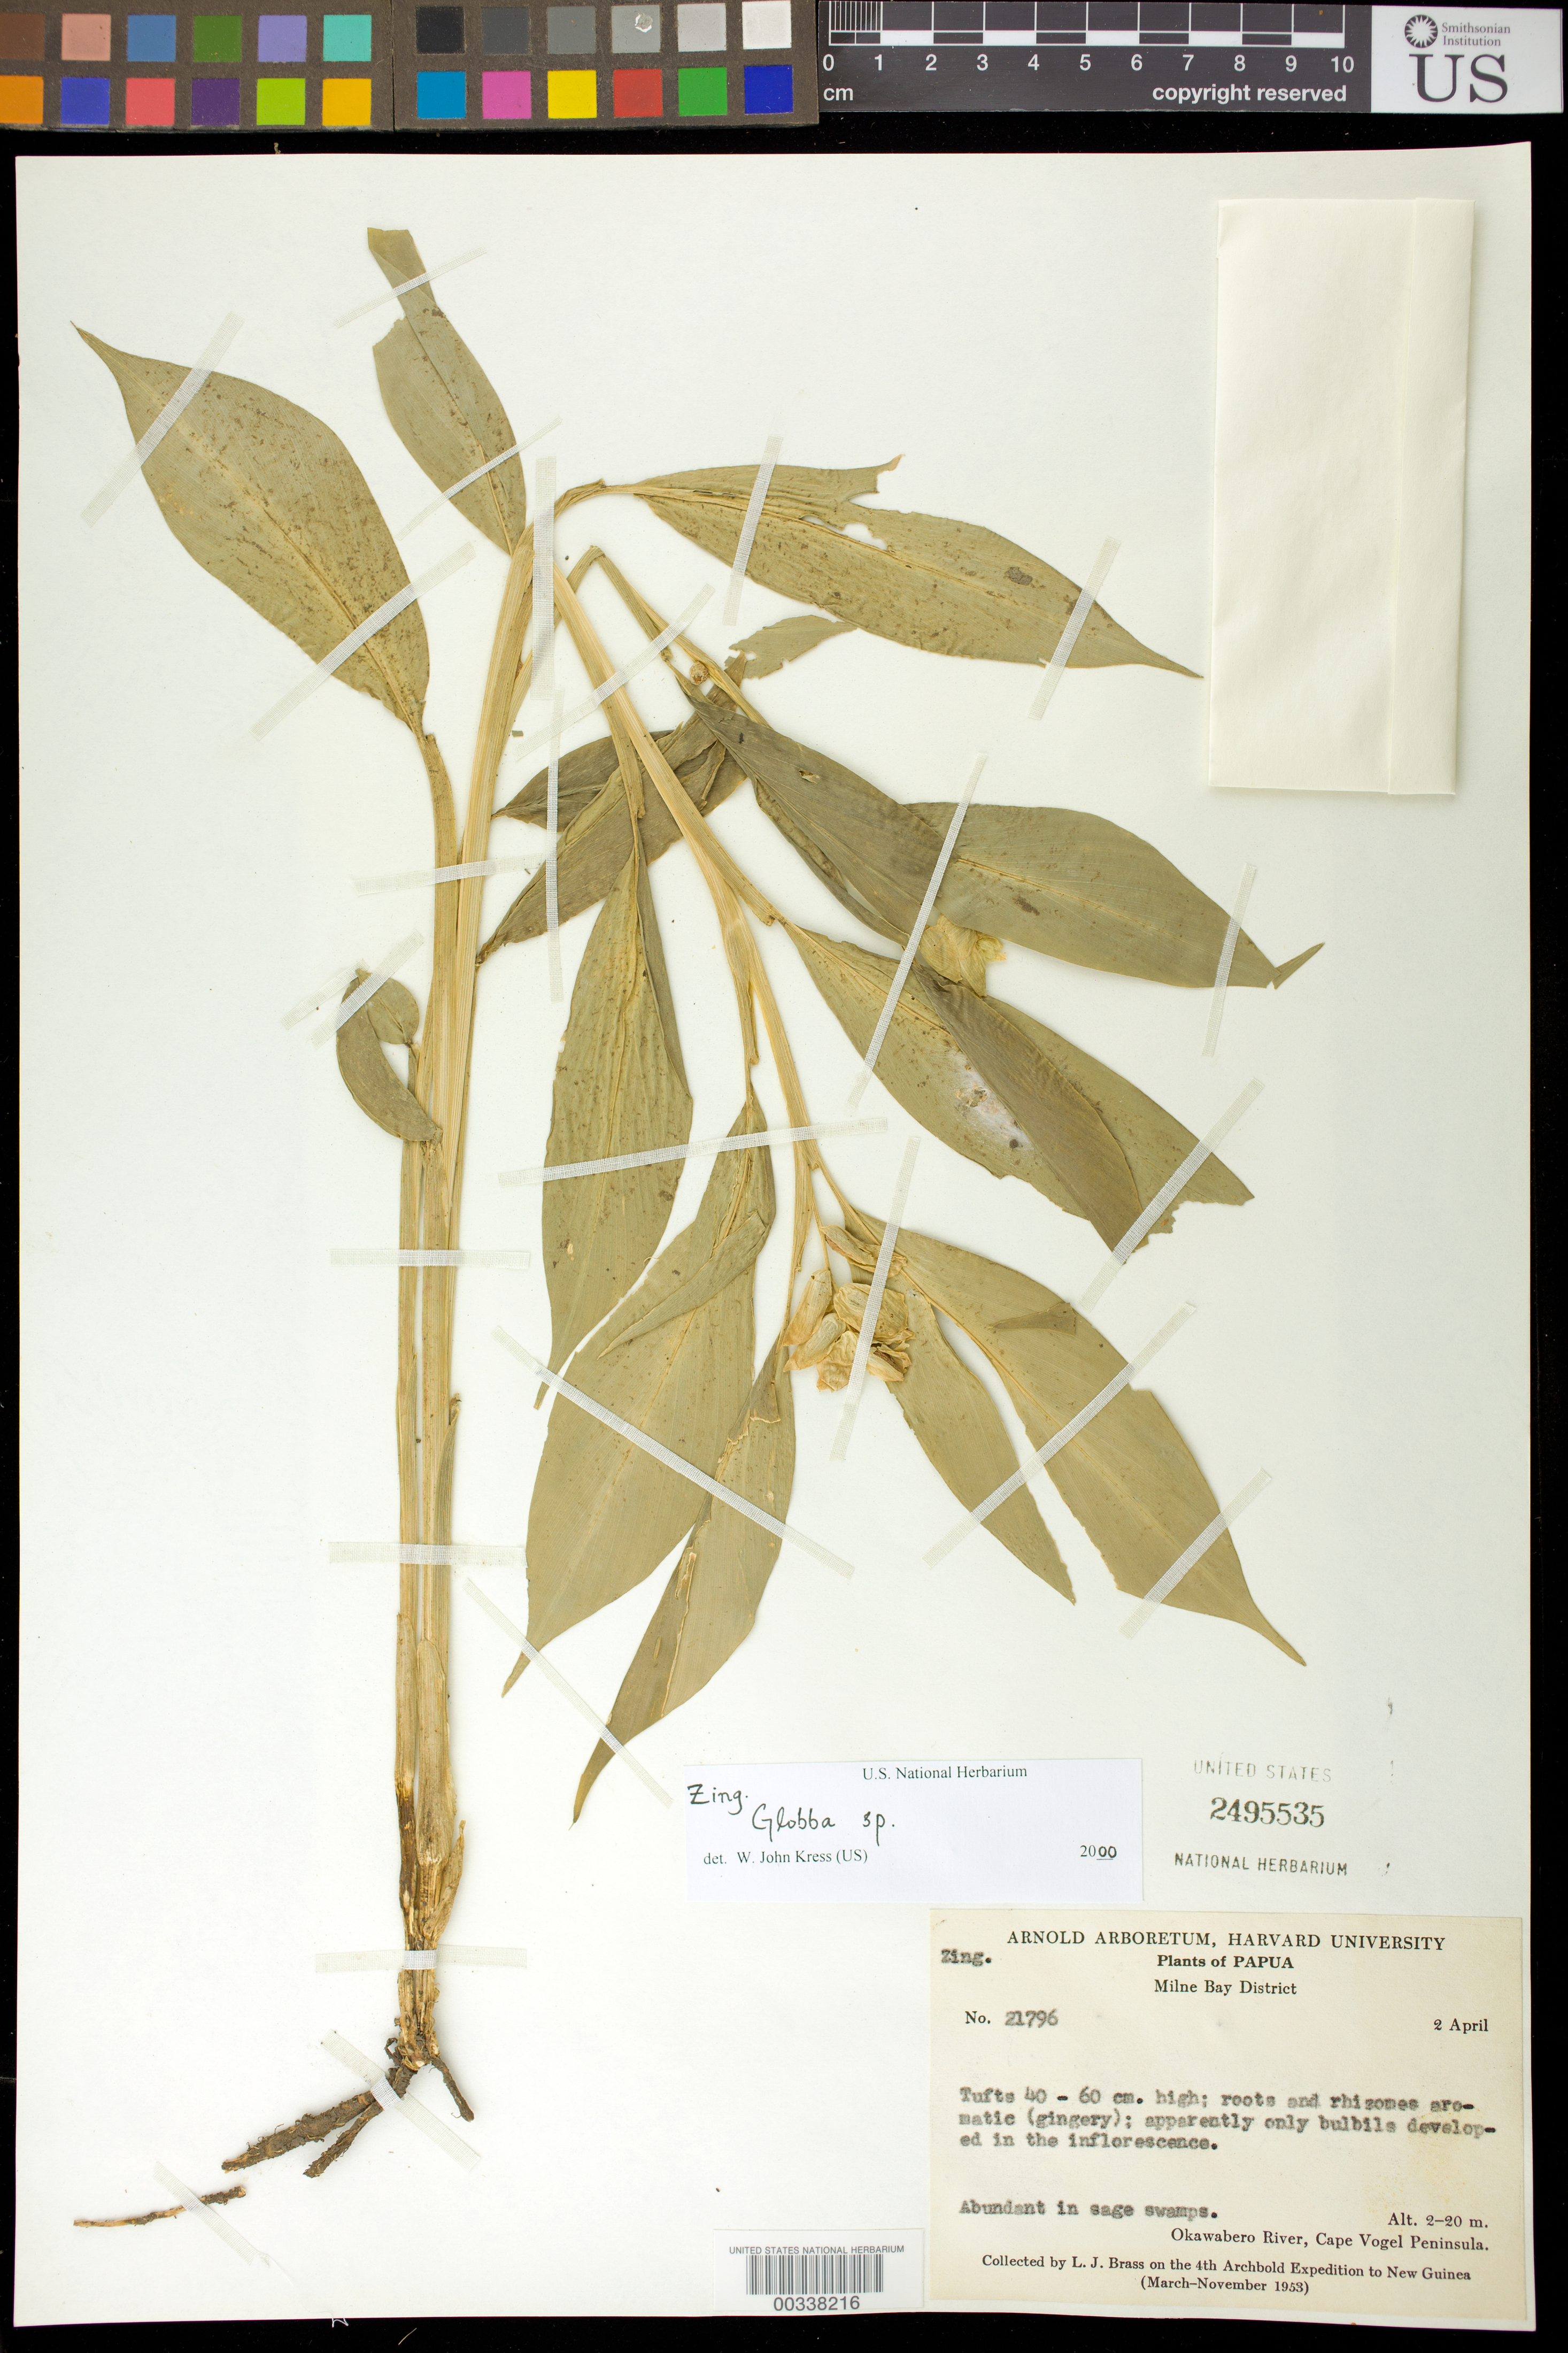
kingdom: Plantae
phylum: Tracheophyta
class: Liliopsida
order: Zingiberales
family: Zingiberaceae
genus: Globba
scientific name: Globba sp.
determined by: Kress, W. J., (US), Smithsonian Institution - National Museum of Natural History (UNITED STATES)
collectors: L. J. Brass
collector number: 21796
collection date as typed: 02 Apr 1953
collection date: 1953-04-02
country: Papua New Guinea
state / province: Milne Bay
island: New Guinea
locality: Milne bay dist, okawabero river, cape vogel peninsula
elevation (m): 2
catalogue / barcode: US 2495535